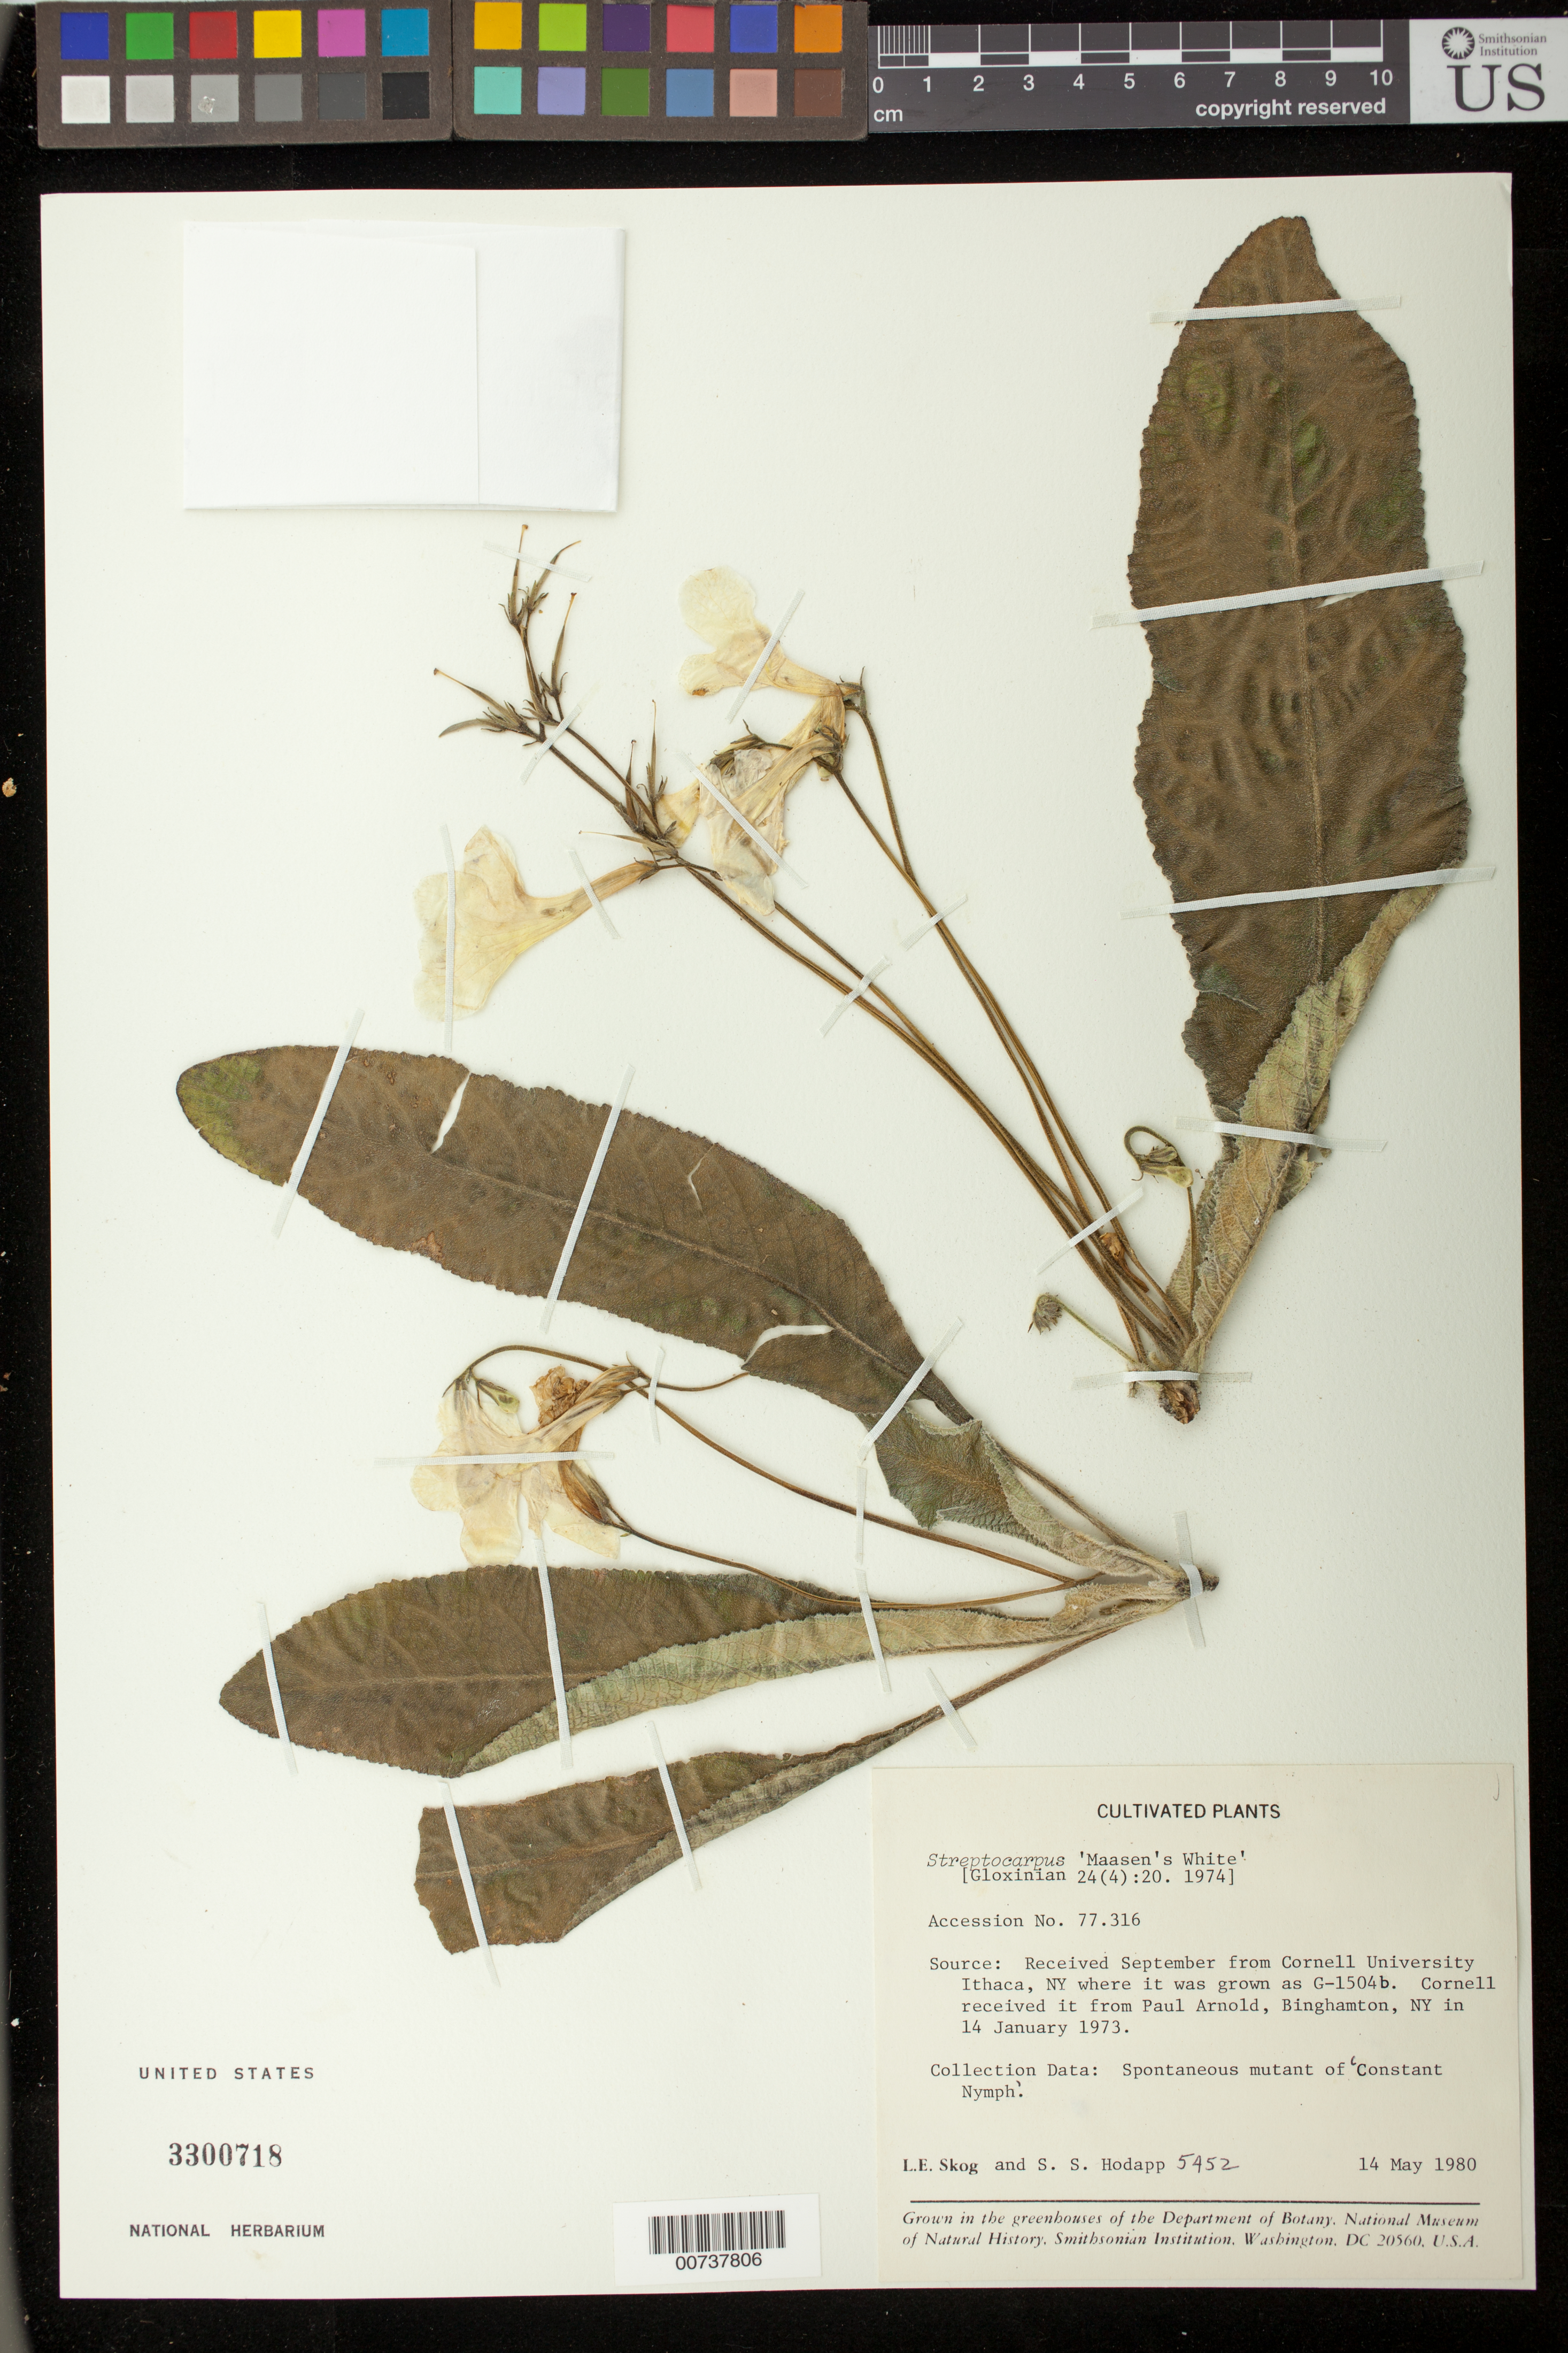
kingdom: Plantae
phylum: Tracheophyta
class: Magnoliopsida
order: Lamiales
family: Gesneriaceae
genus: Streptocarpus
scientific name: Streptocarpus 'Maasen's White'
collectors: L. E. Skog & S. Hodapp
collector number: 5452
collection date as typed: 14 May 1980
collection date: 1980-05-14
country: United States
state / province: District of Columbia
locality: Grown in the greenhouses of the Dept. of Botany, NMNH, Smithsonian Institution, Washington, DC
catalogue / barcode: US 3300718